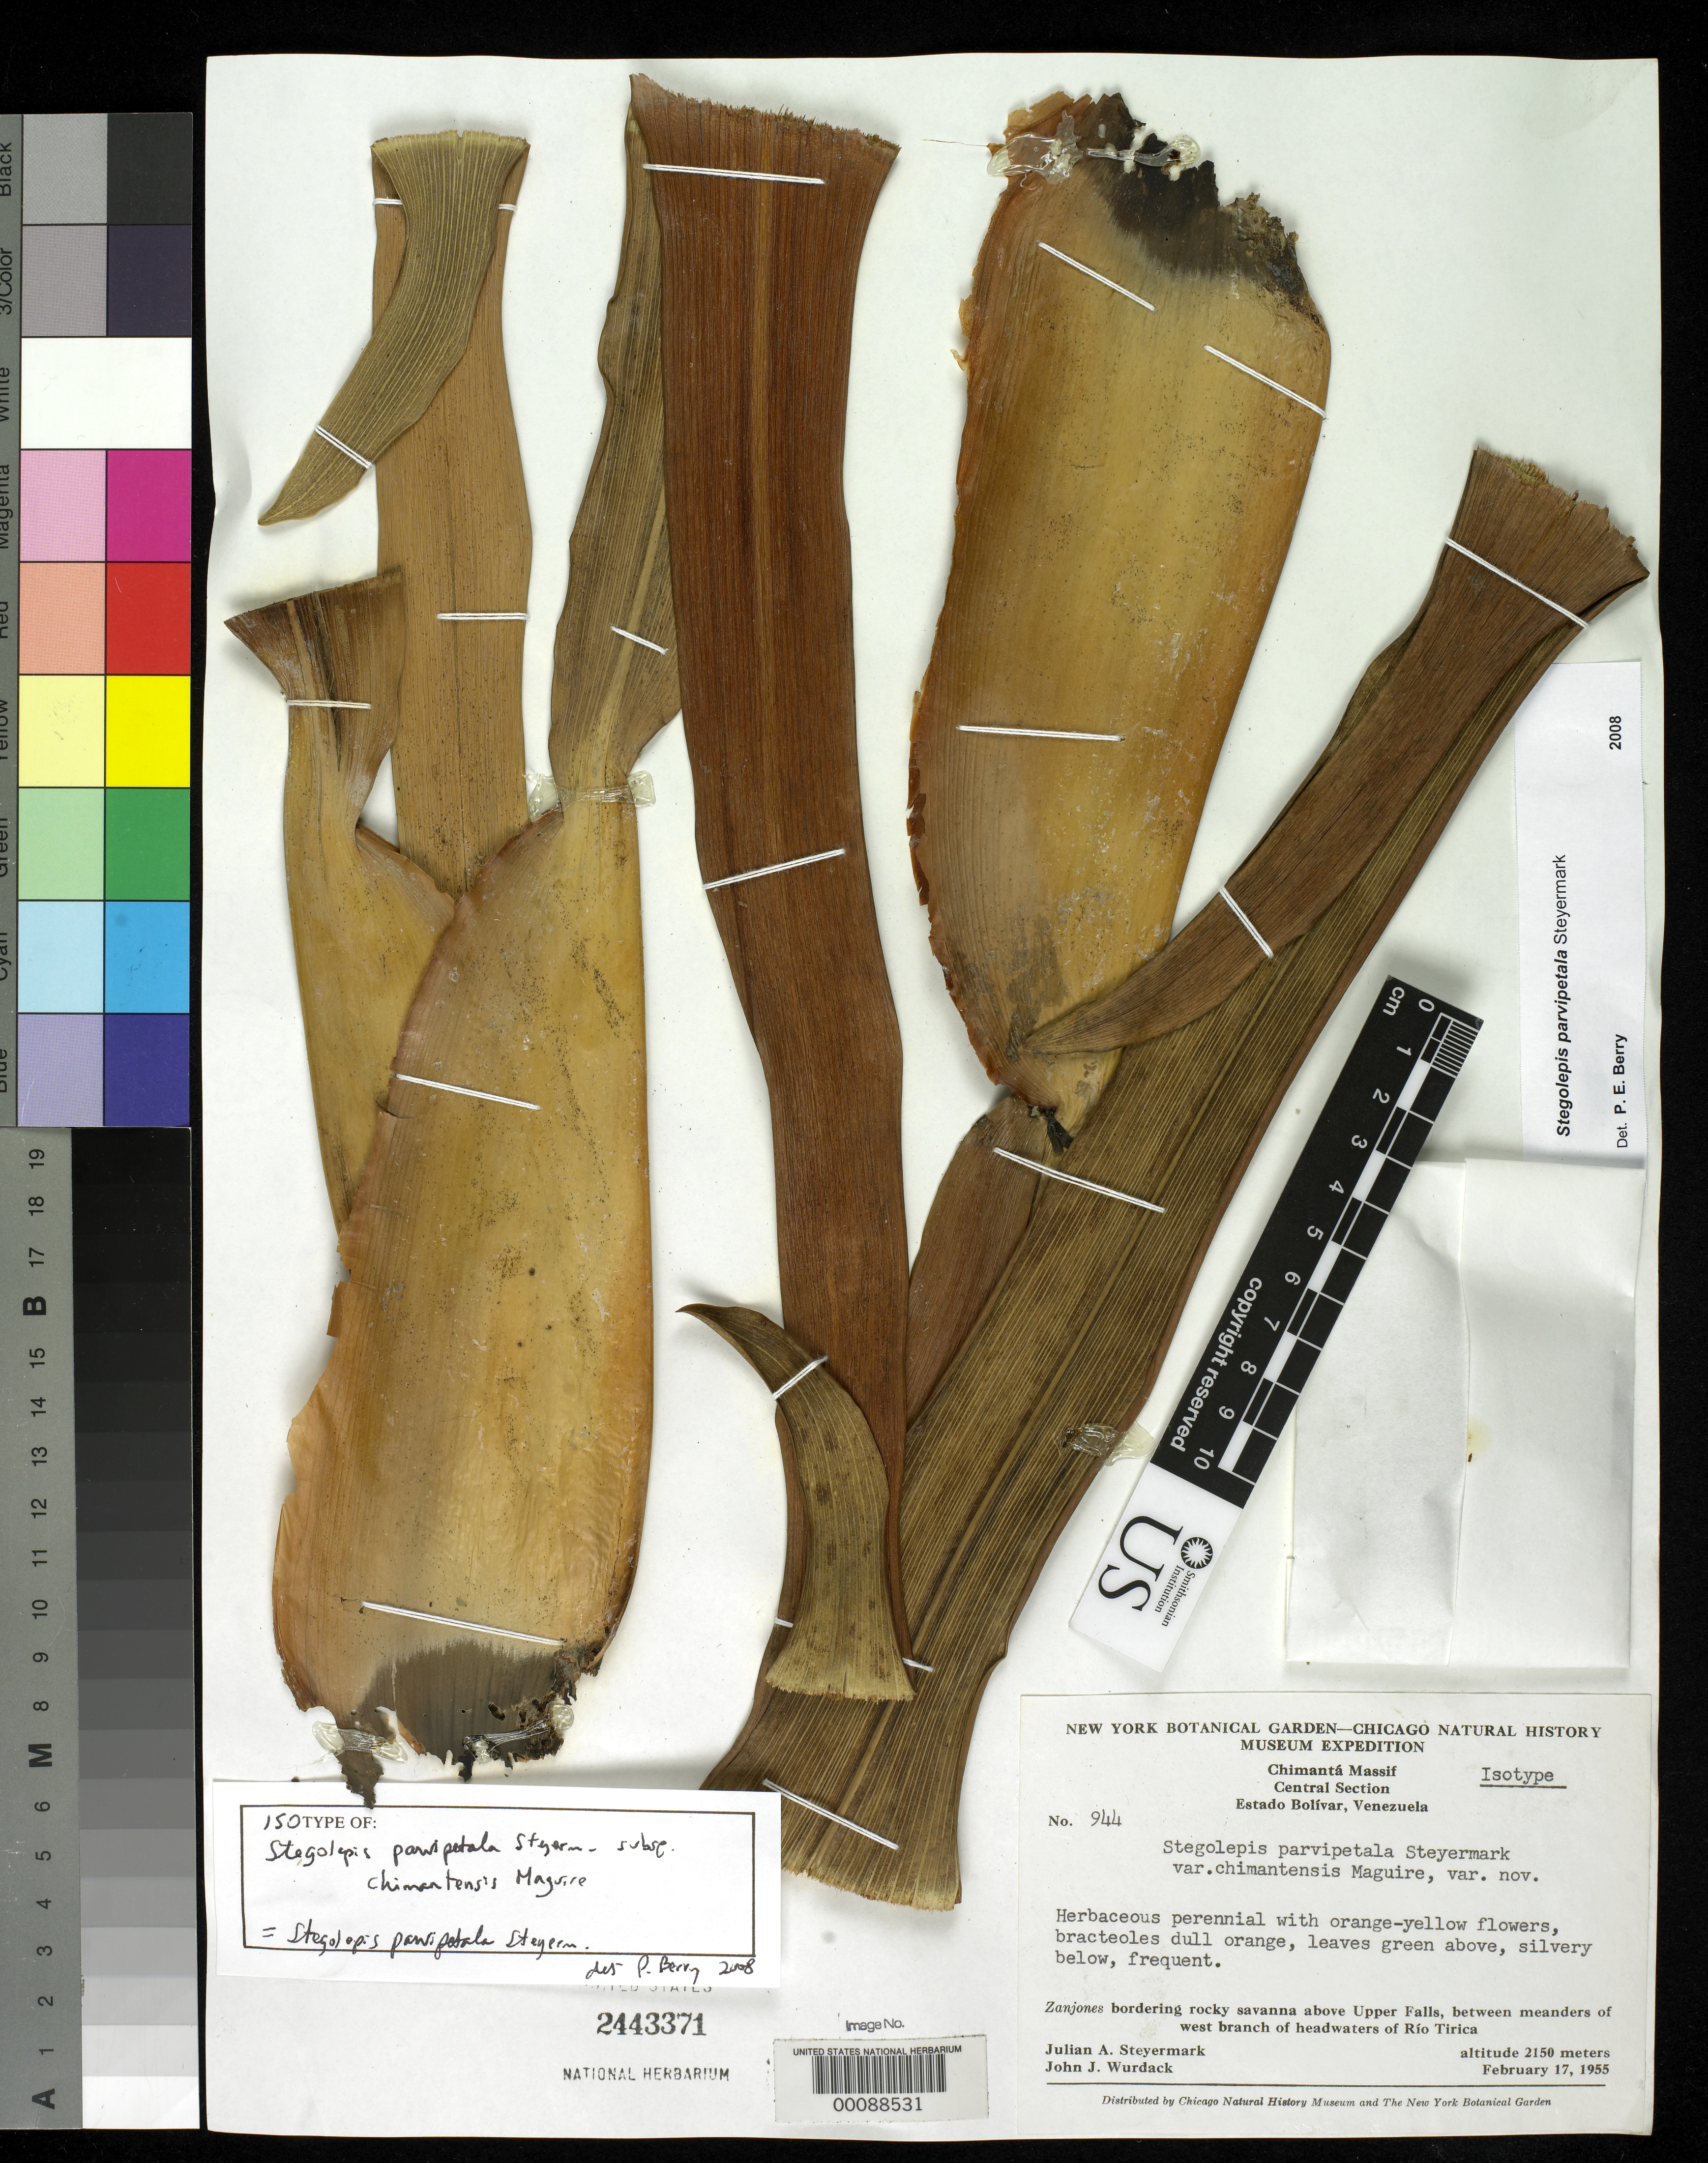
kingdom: Plantae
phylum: Tracheophyta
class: Liliopsida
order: Poales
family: Rapateaceae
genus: Stegolepis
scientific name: Stegolepis parvipetala subsp. chimantensis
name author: Maguire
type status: Isotype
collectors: J. Steyermark & J. J. Wurdack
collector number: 944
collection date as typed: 17 Feb 1955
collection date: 1955-02-17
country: Venezuela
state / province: Bolivar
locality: Chimanta Massif.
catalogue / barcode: US 2443371